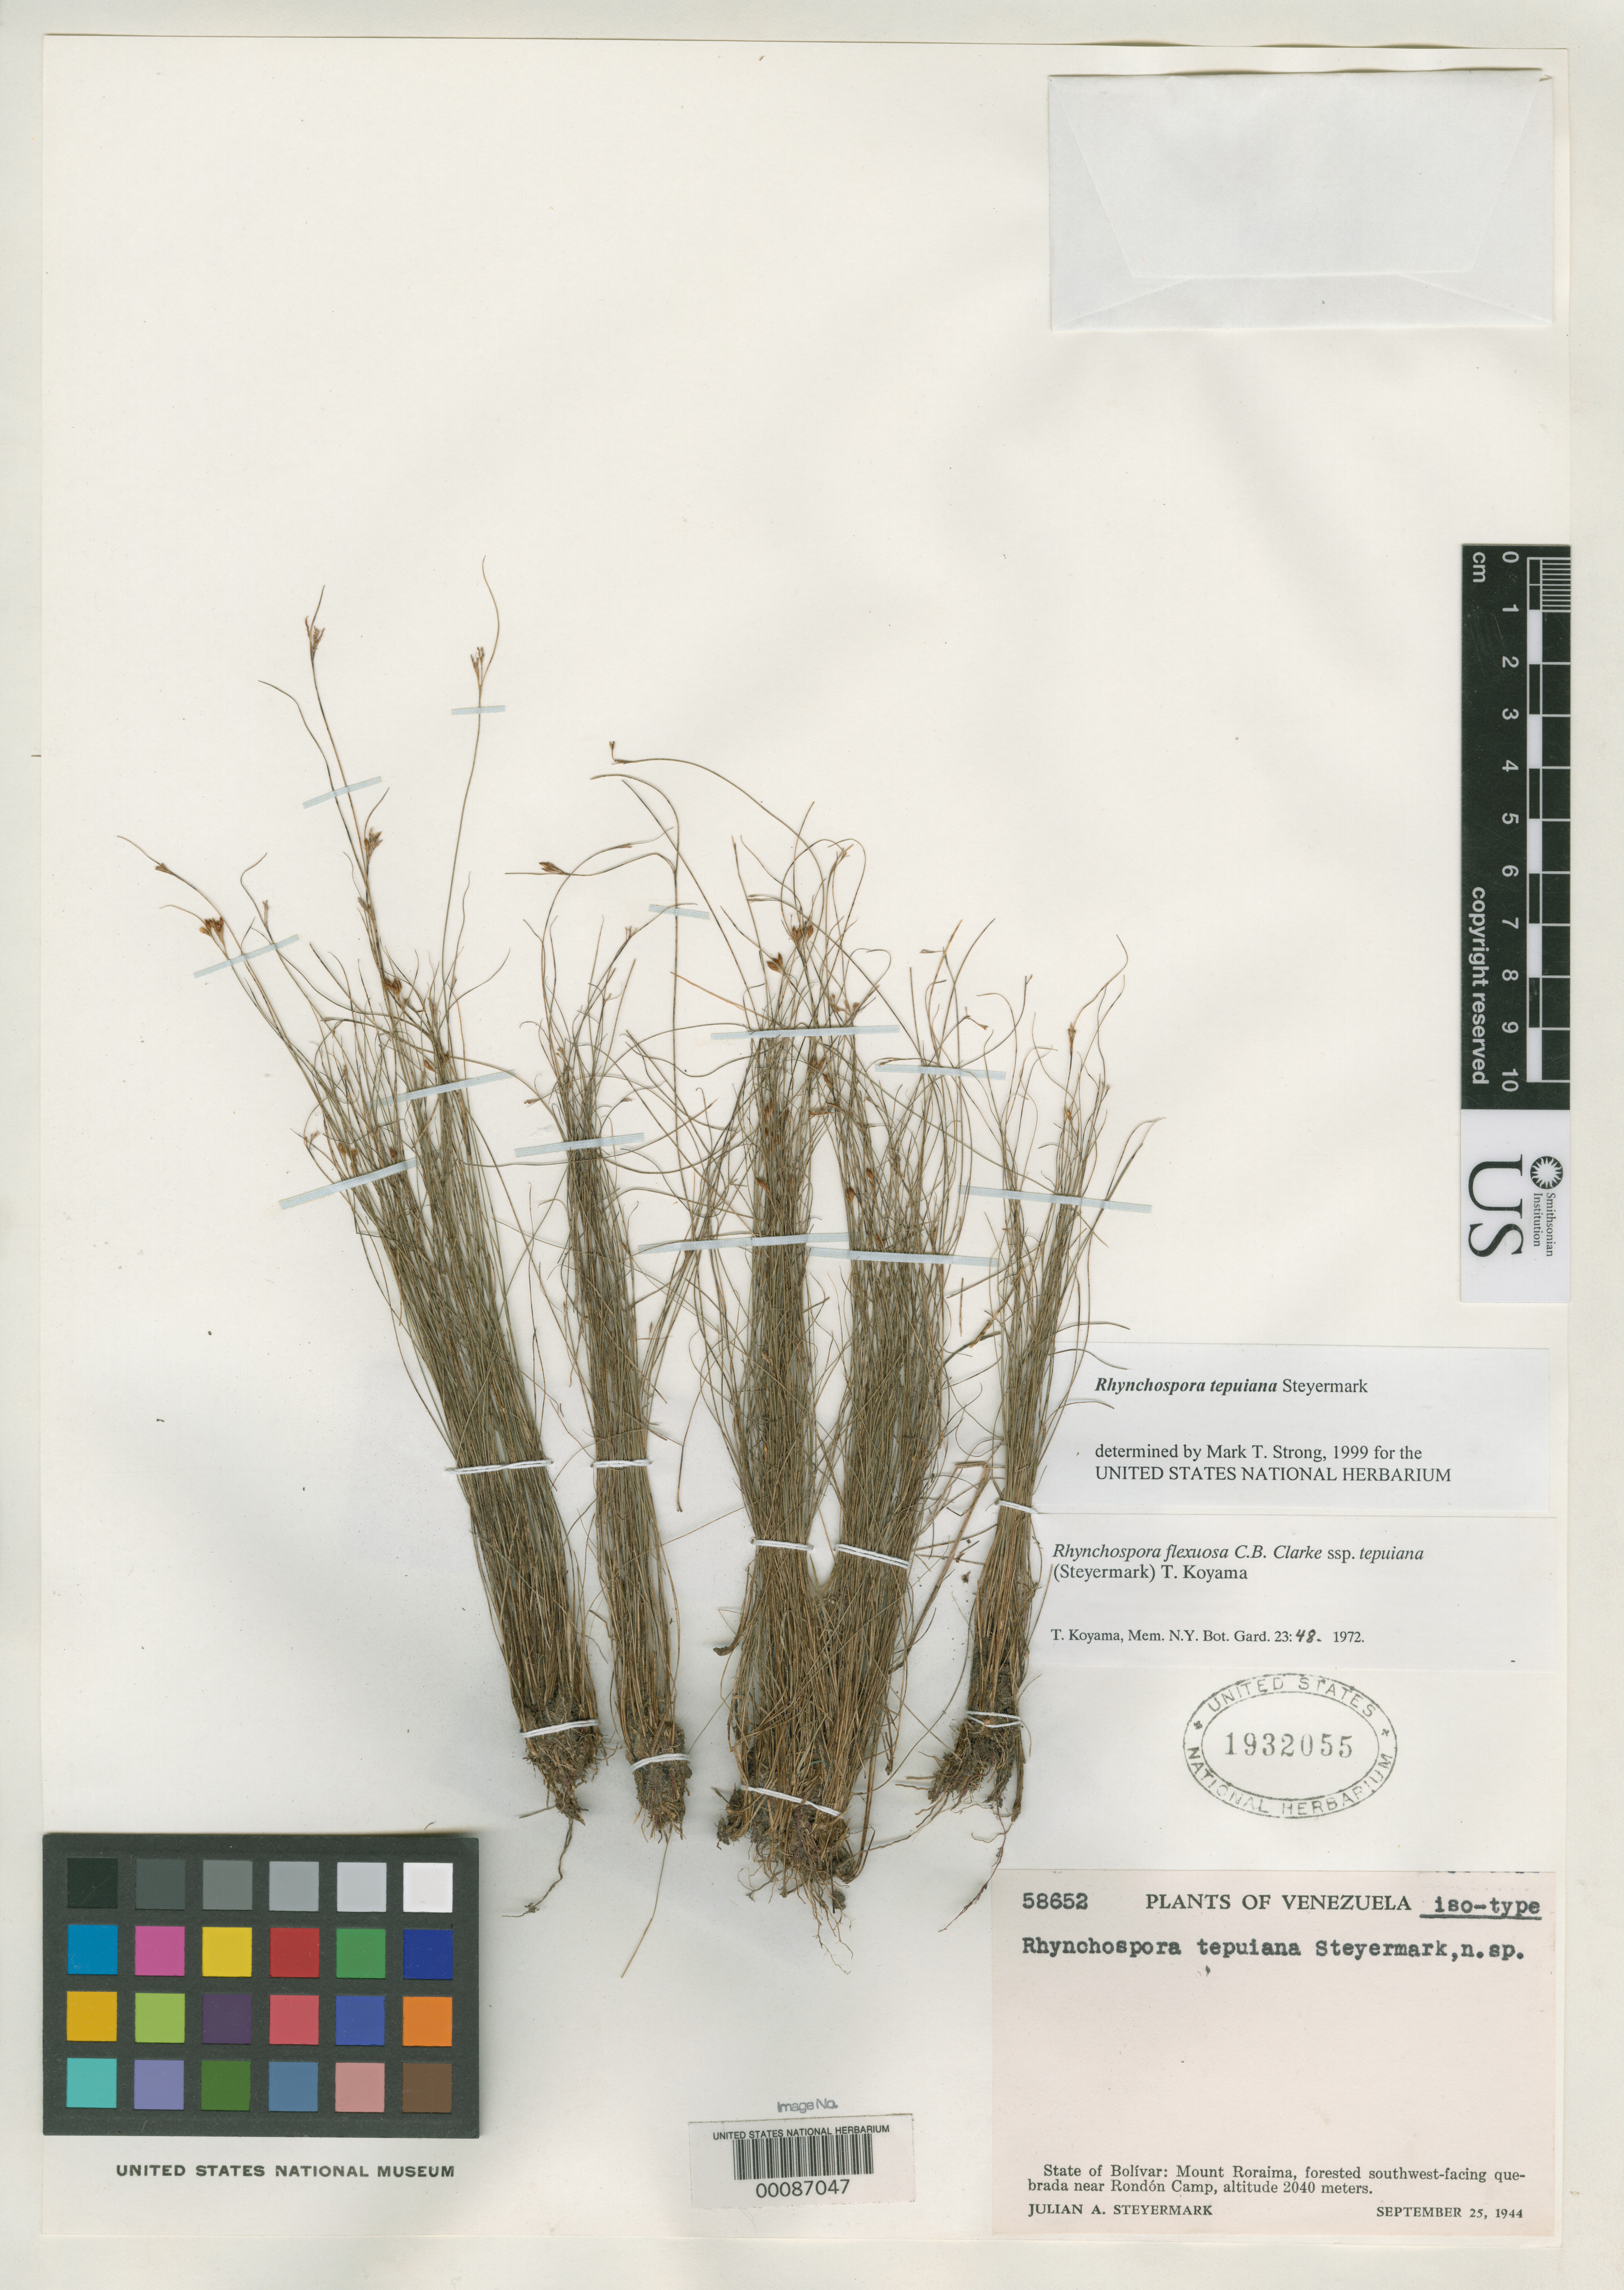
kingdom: Plantae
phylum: Tracheophyta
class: Liliopsida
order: Poales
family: Cyperaceae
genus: Rhynchospora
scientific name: Rhynchospora tepuiana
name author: Steyerm.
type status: Isotype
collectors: J. Steyermark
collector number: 58652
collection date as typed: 25 Sep 1944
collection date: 1944-09-25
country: Venezuela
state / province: Bolivar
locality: Mt. Roraima.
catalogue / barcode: US 1932055